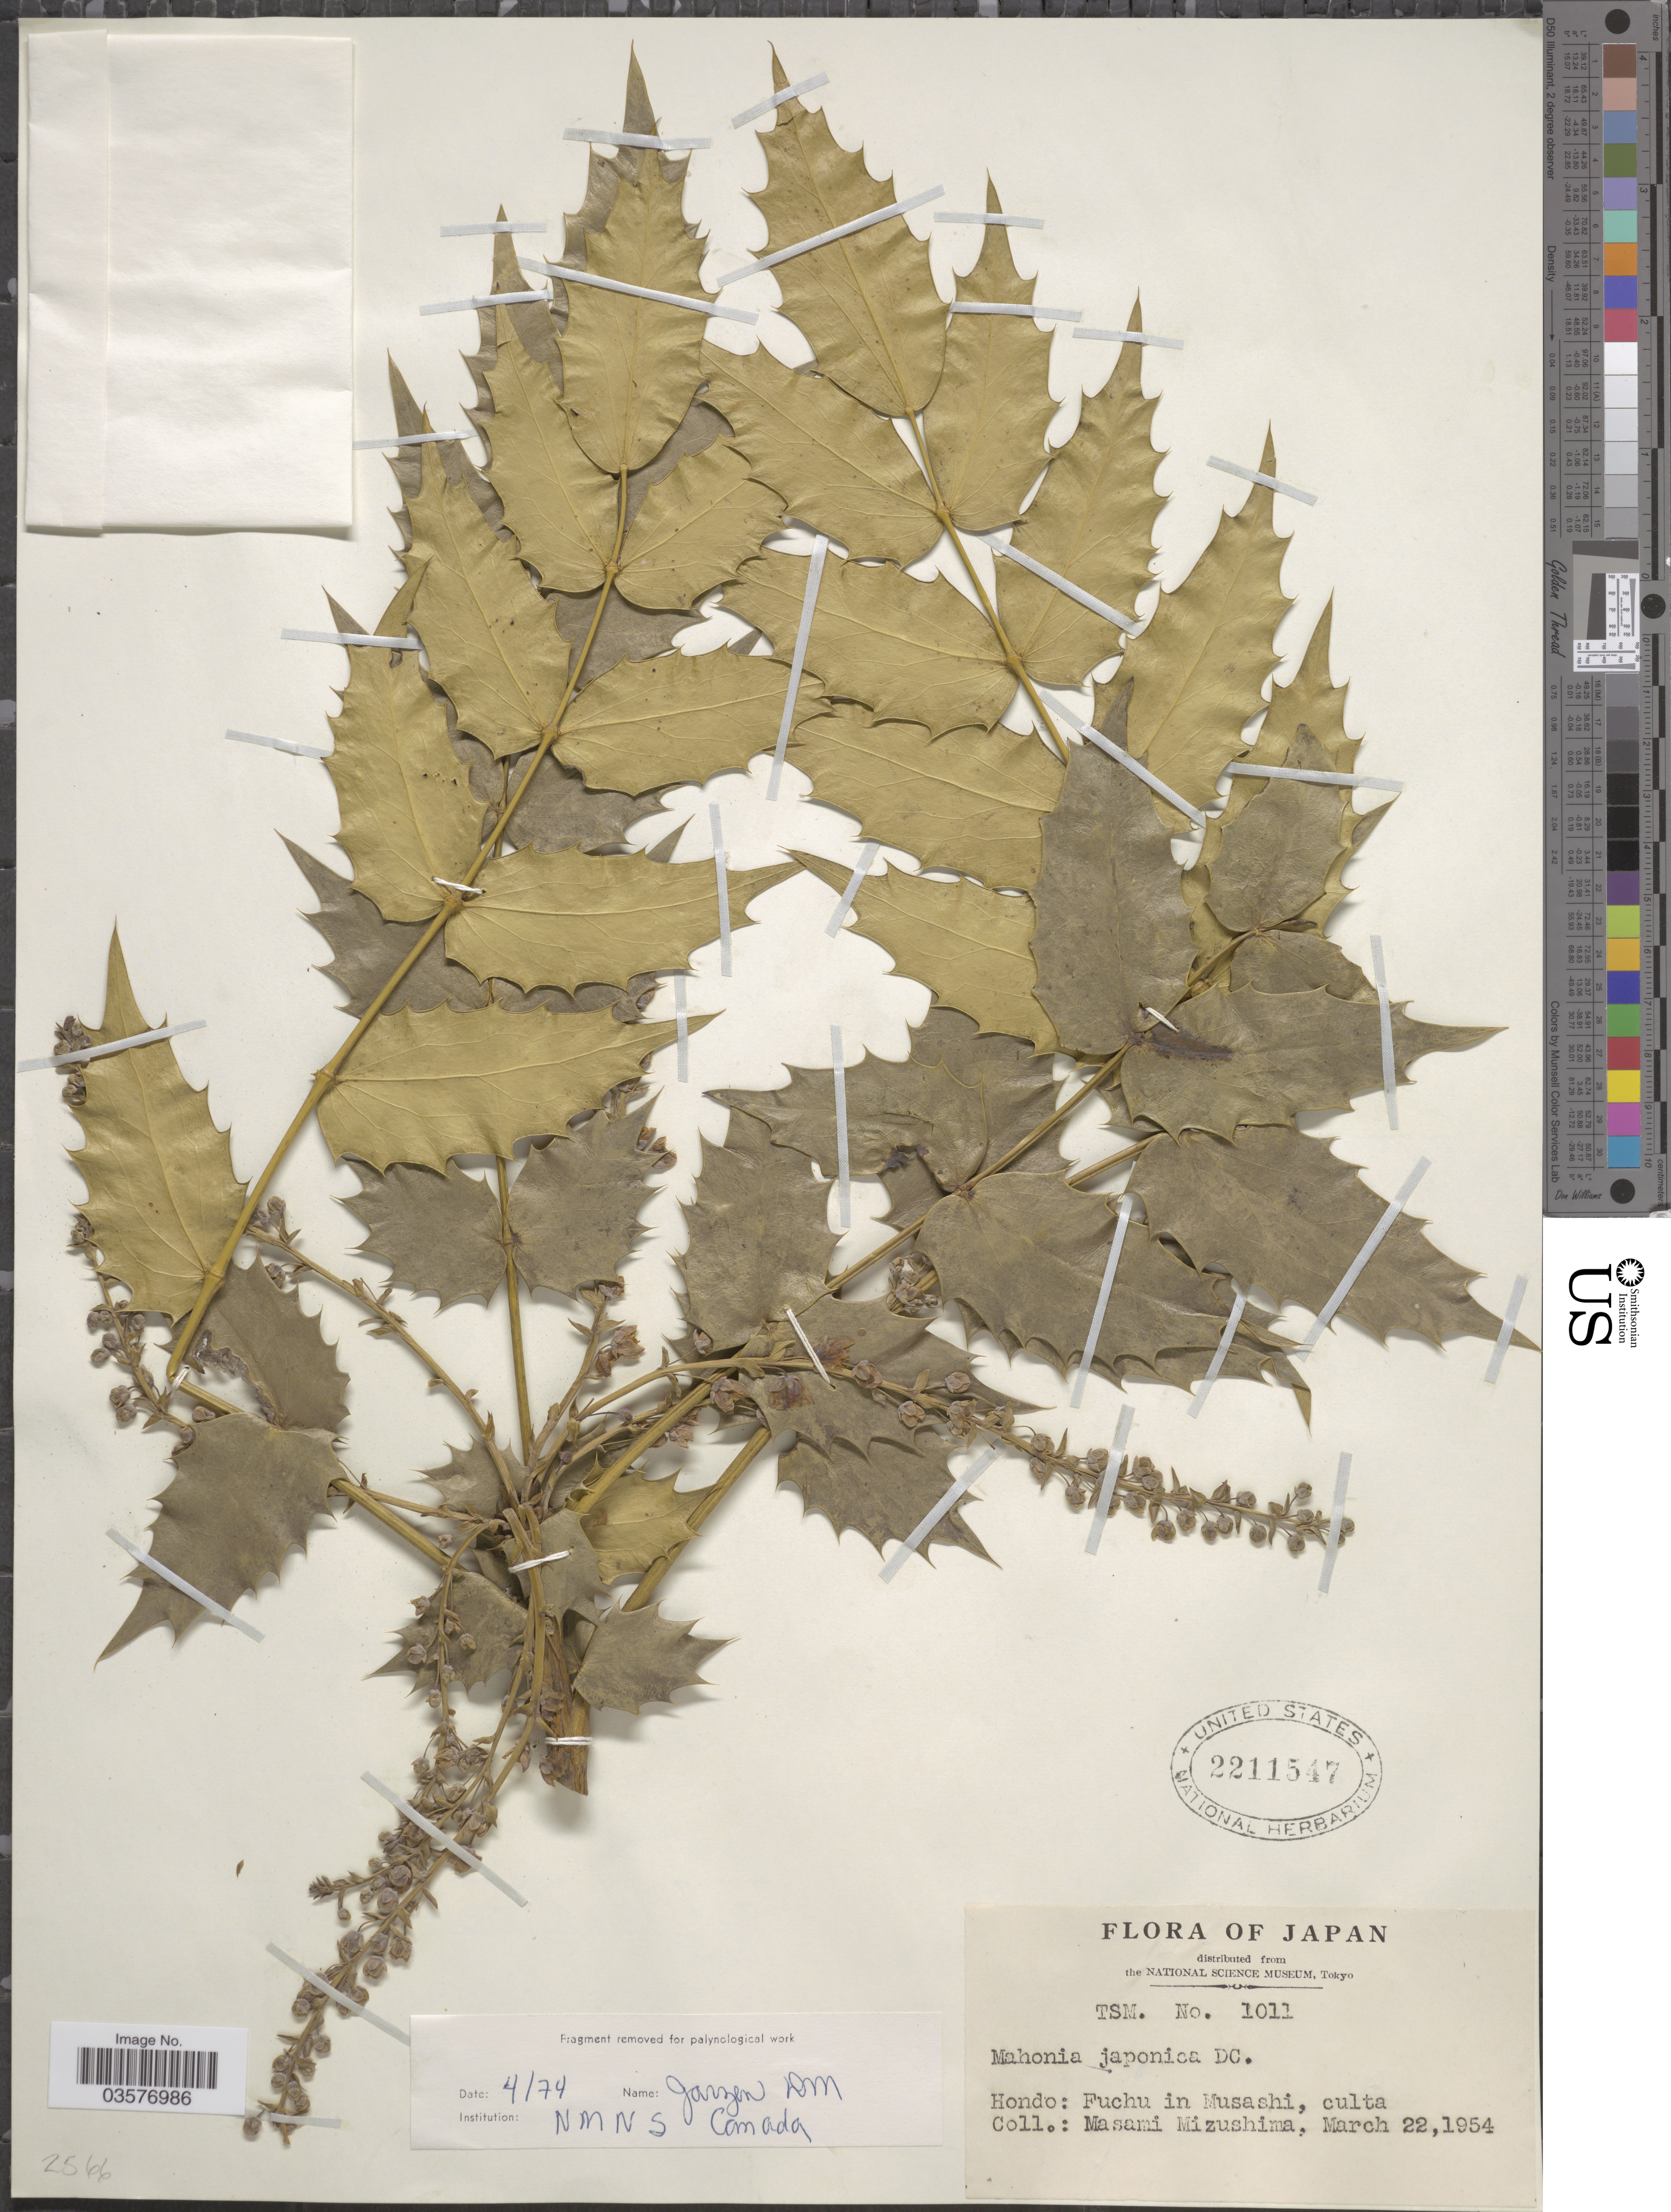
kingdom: Plantae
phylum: Tracheophyta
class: Magnoliopsida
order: Ranunculales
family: Berberidaceae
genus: Mahonia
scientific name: Mahonia japonica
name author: (Thunb.) DC.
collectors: M. Mizushima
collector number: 1011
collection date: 1954-03-22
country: Japan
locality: Hondo: Fuchu in Musashi.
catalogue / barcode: US 2211547